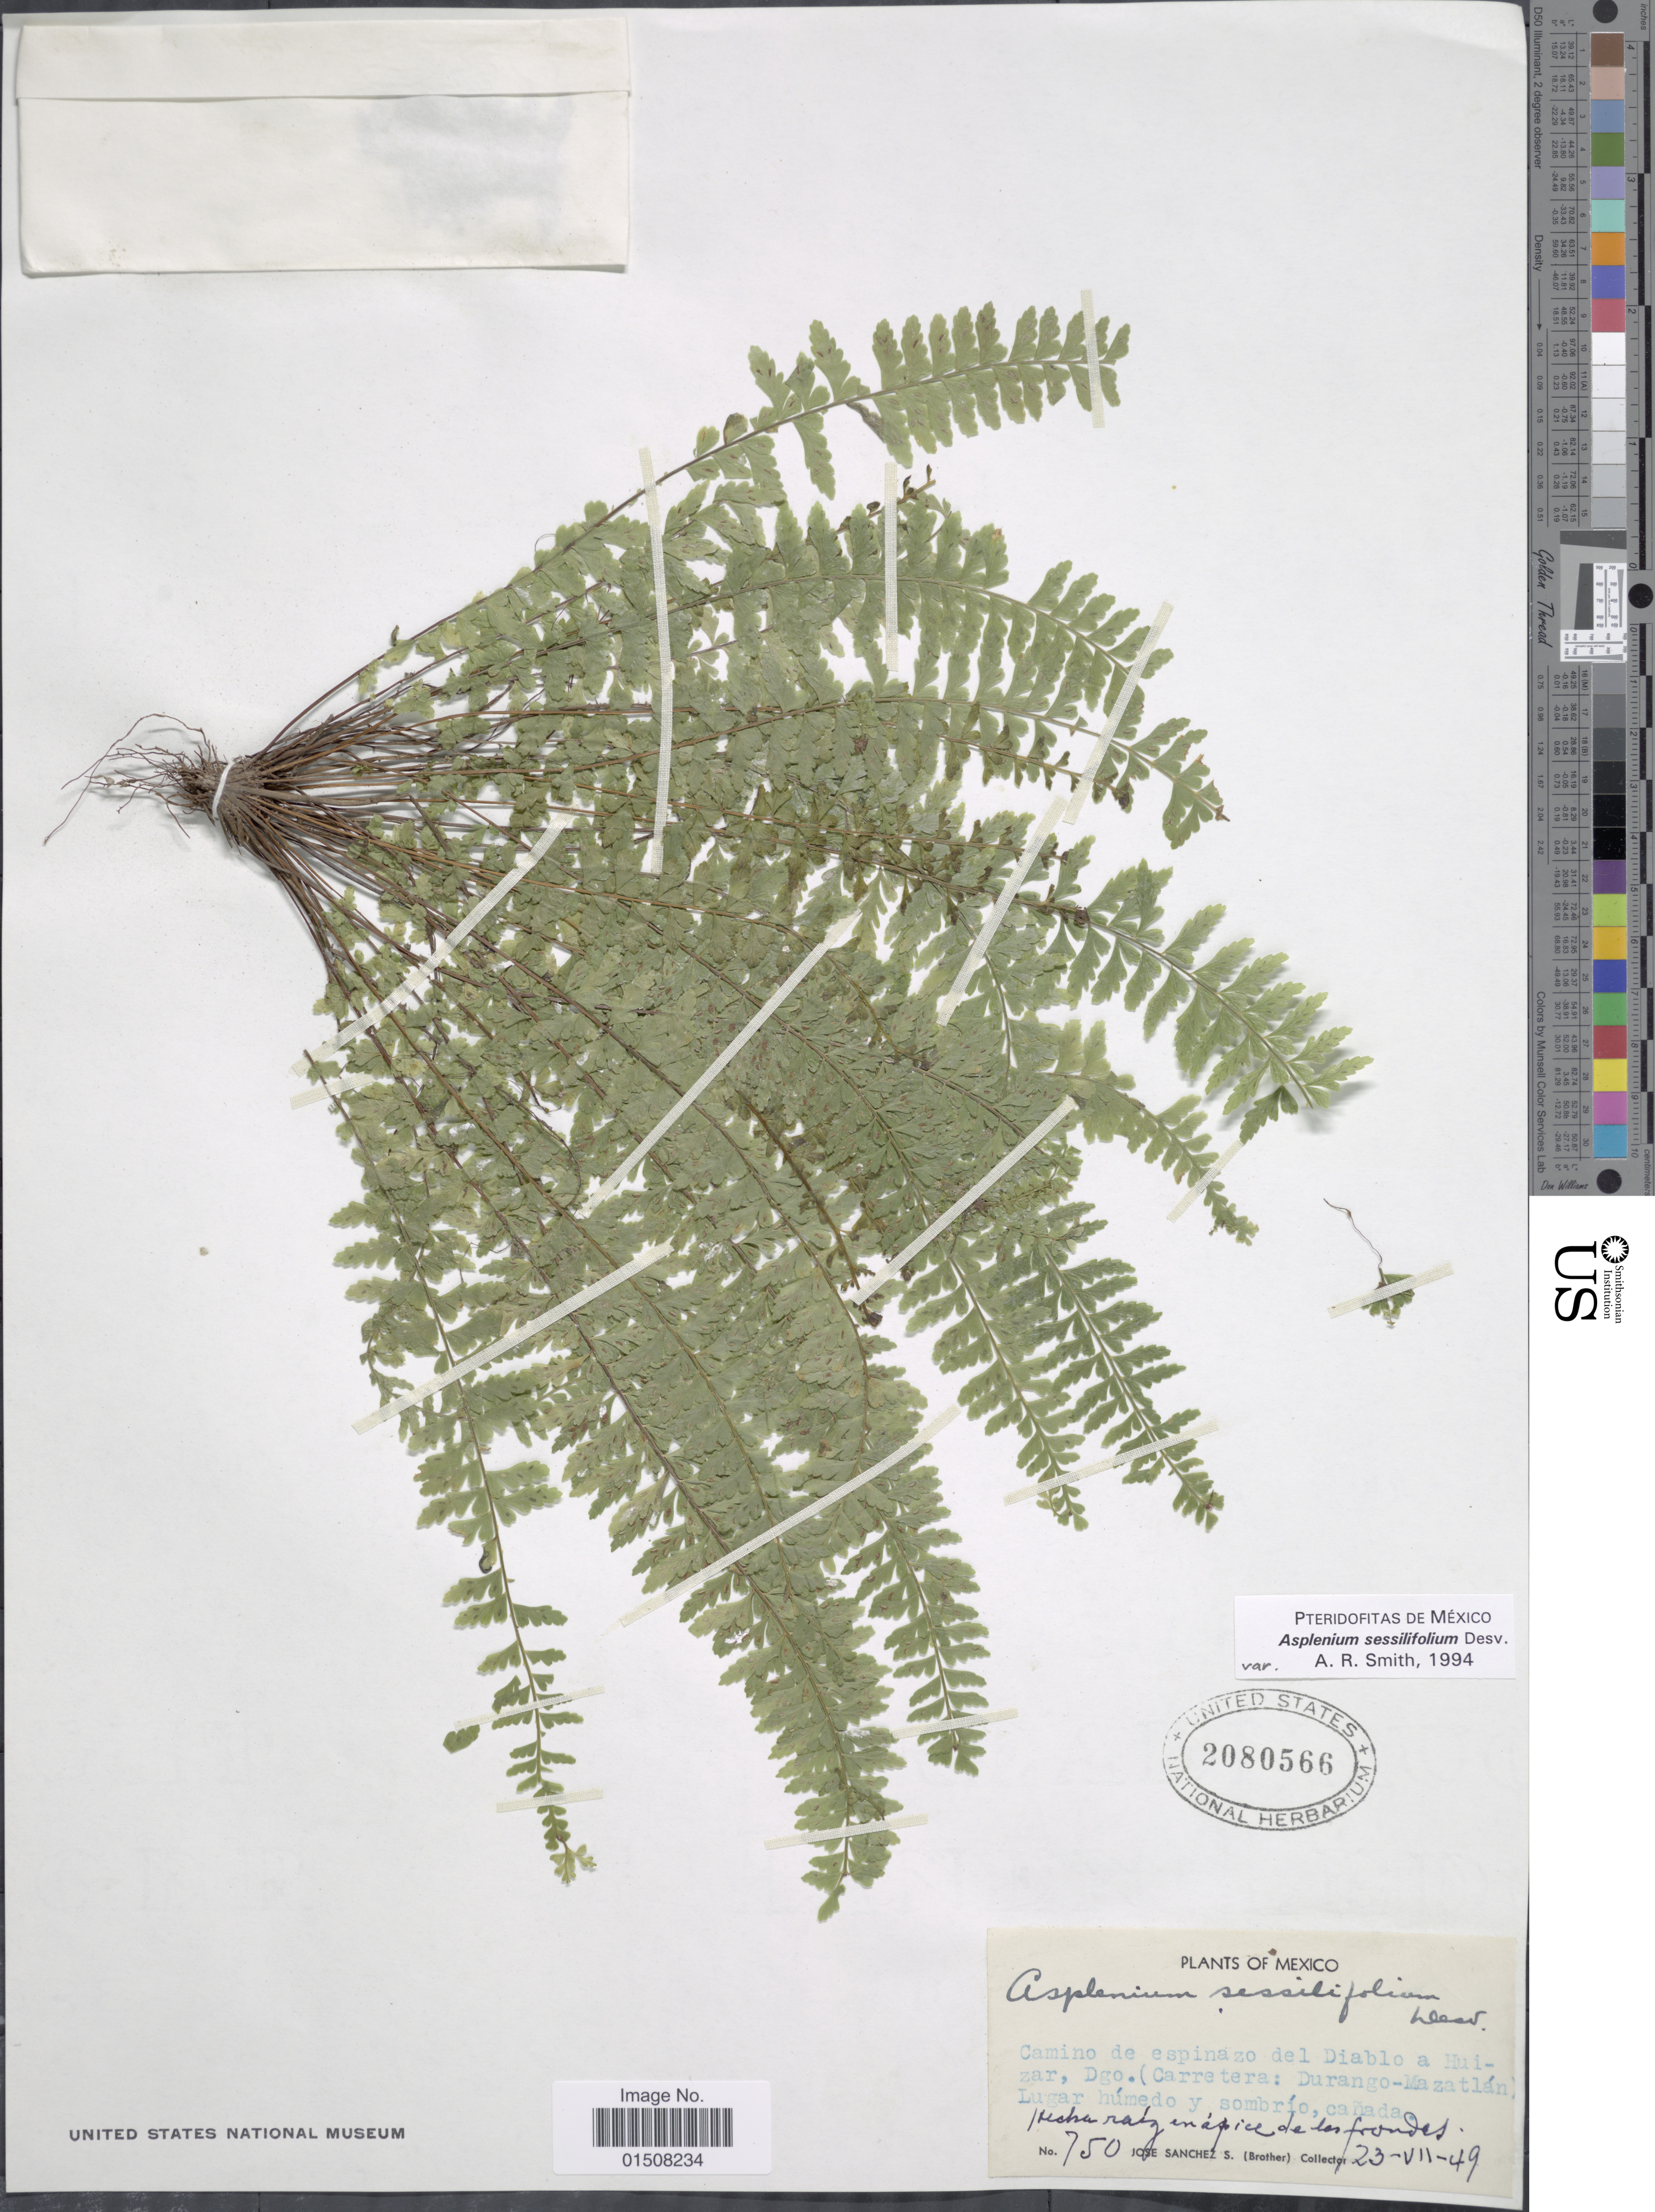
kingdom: Plantae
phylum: Tracheophyta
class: Polypodiopsida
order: Polypodiales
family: Aspleniaceae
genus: Asplenium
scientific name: Asplenium sessilifolium var. occidentale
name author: A.R. Sm.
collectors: J. Sanchez S.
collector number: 750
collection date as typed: Transcribed d/m/y: 23/2/49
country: Mexico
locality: Camino de espinazo del Diablo a Huizar, Dgo. (Carretera : Durango-Mazatlan Lugar humedo y sombrio cañada)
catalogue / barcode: US 2080566